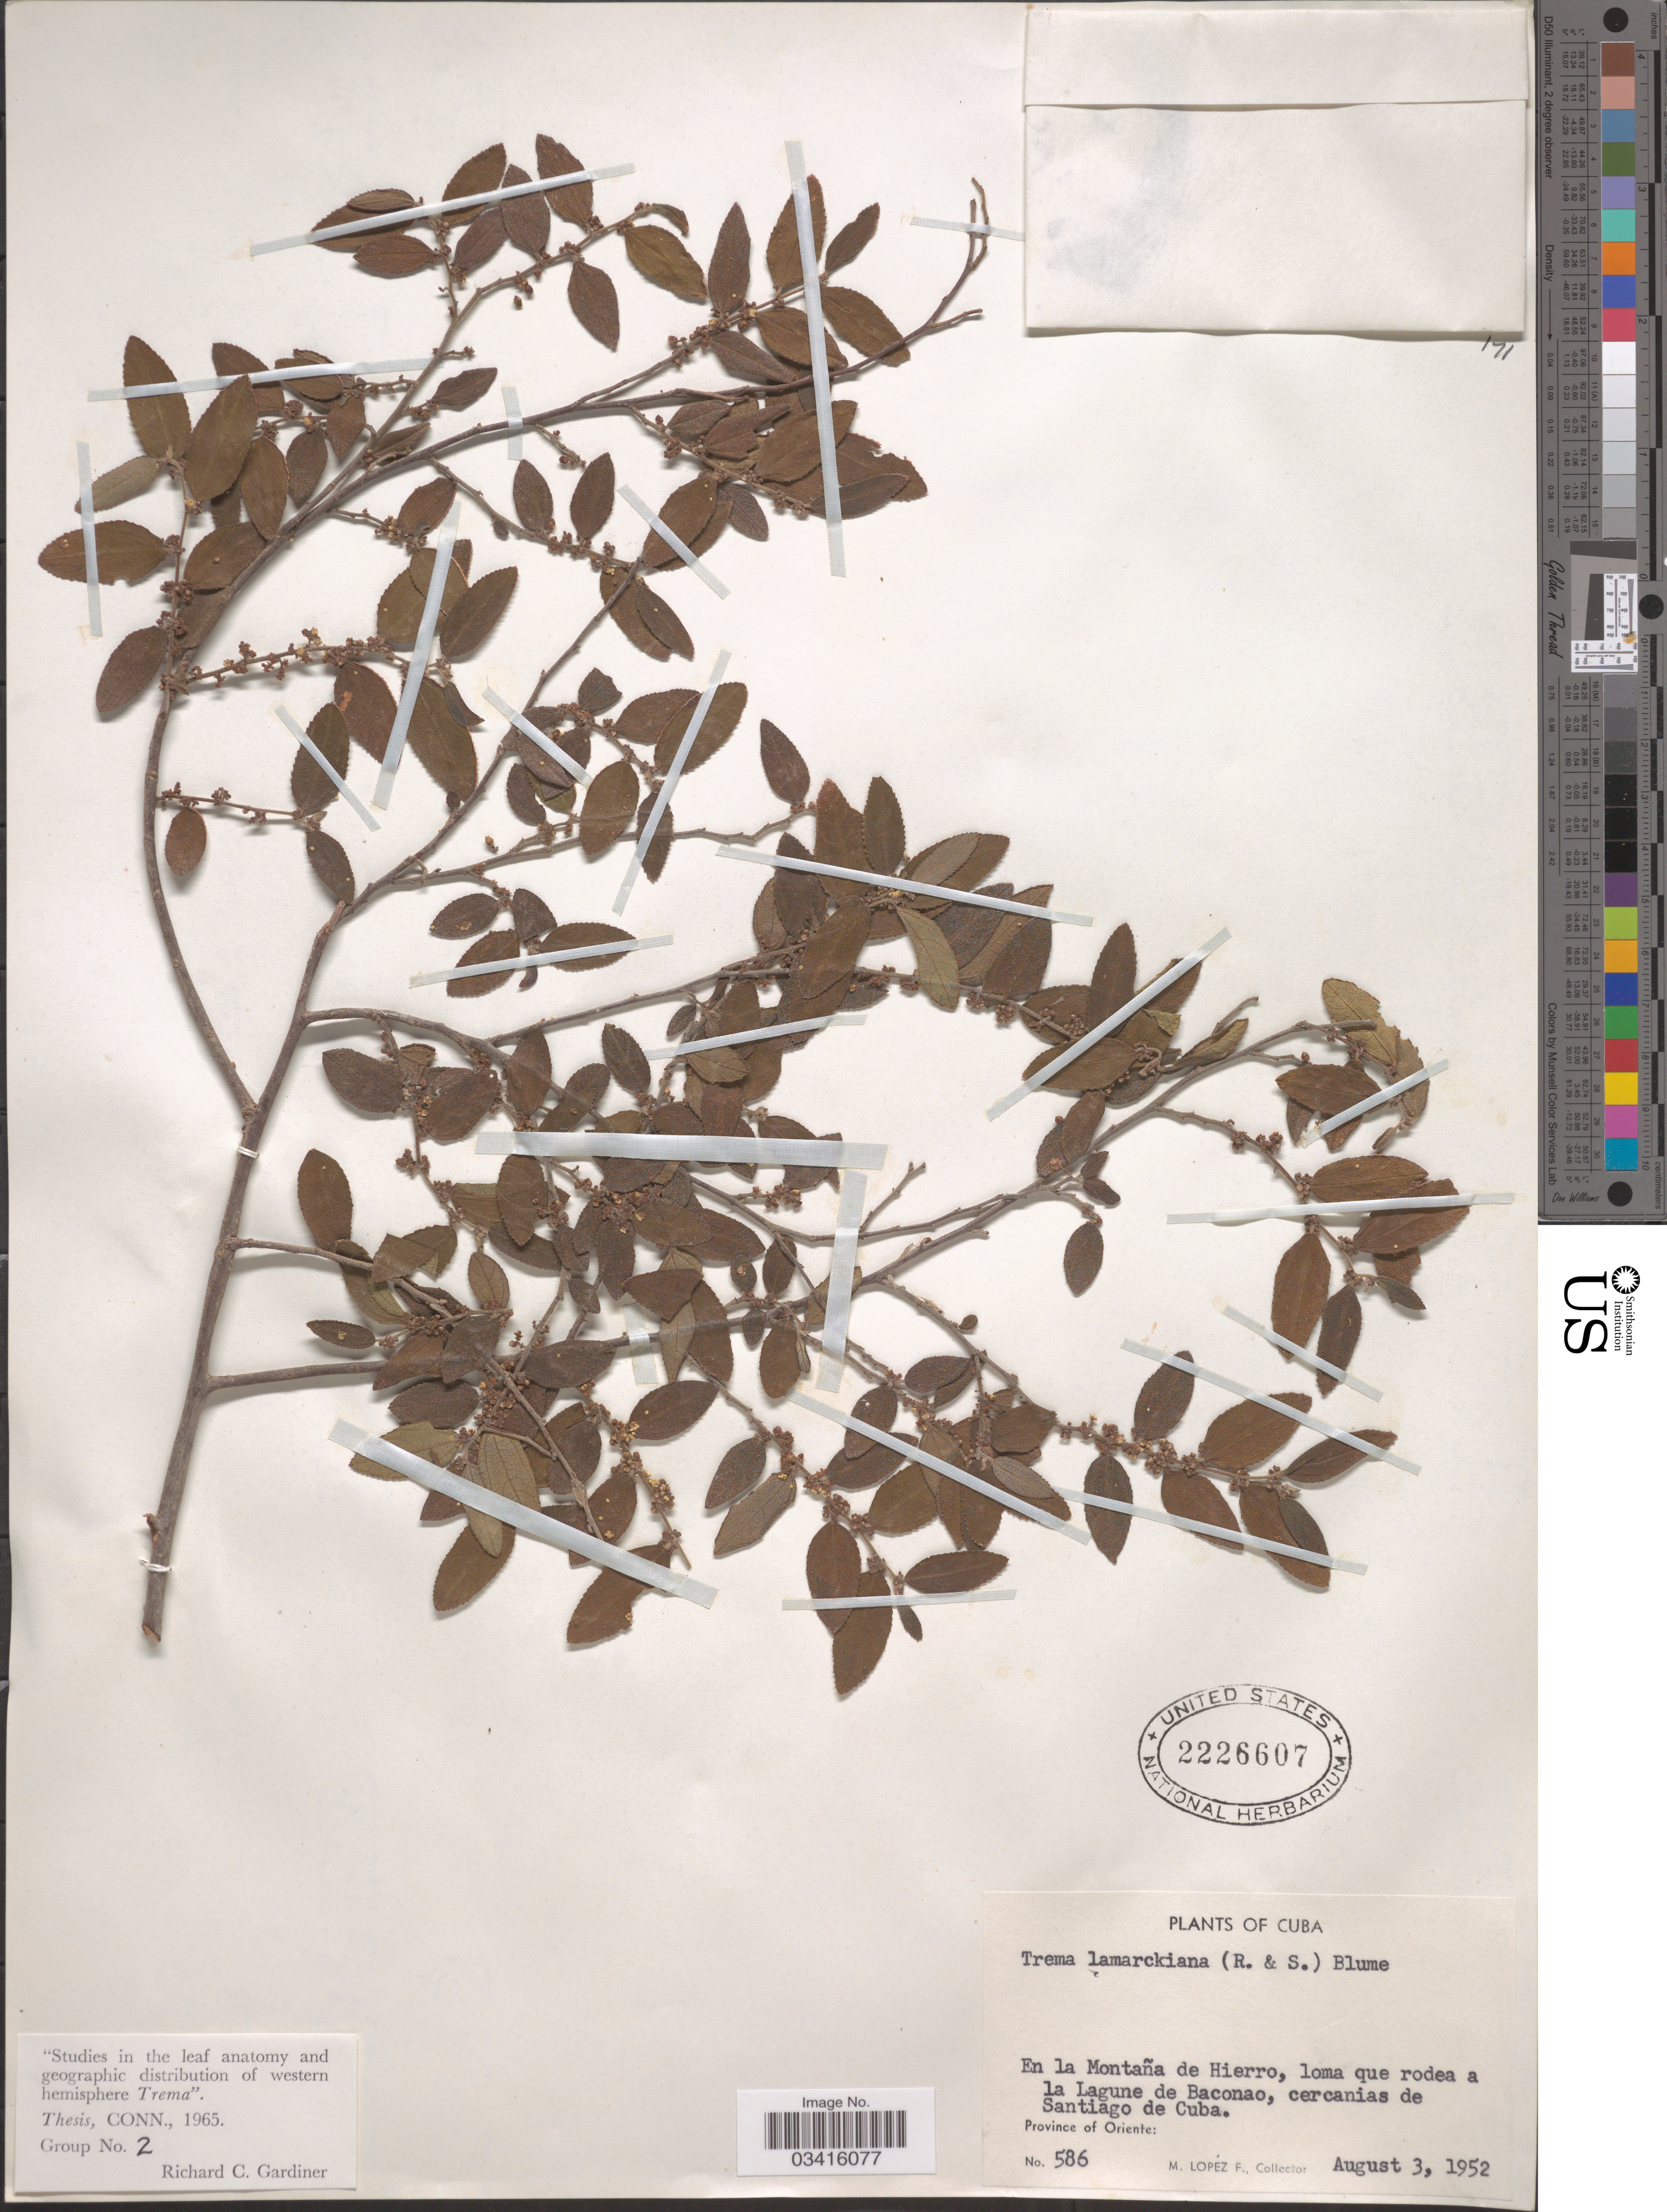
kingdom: Plantae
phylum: Tracheophyta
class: Magnoliopsida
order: Rosales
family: Cannabaceae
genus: Trema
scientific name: Trema lamarckianum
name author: (Schult.) Blume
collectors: M. Lopéz-F.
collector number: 586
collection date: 1952-08-03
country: Cuba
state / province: Oriente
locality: En la Montaña de Hierro, loma que rodea a la Lagune de Baconao, cercanias de Santiago de Cuba.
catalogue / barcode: US 2226607